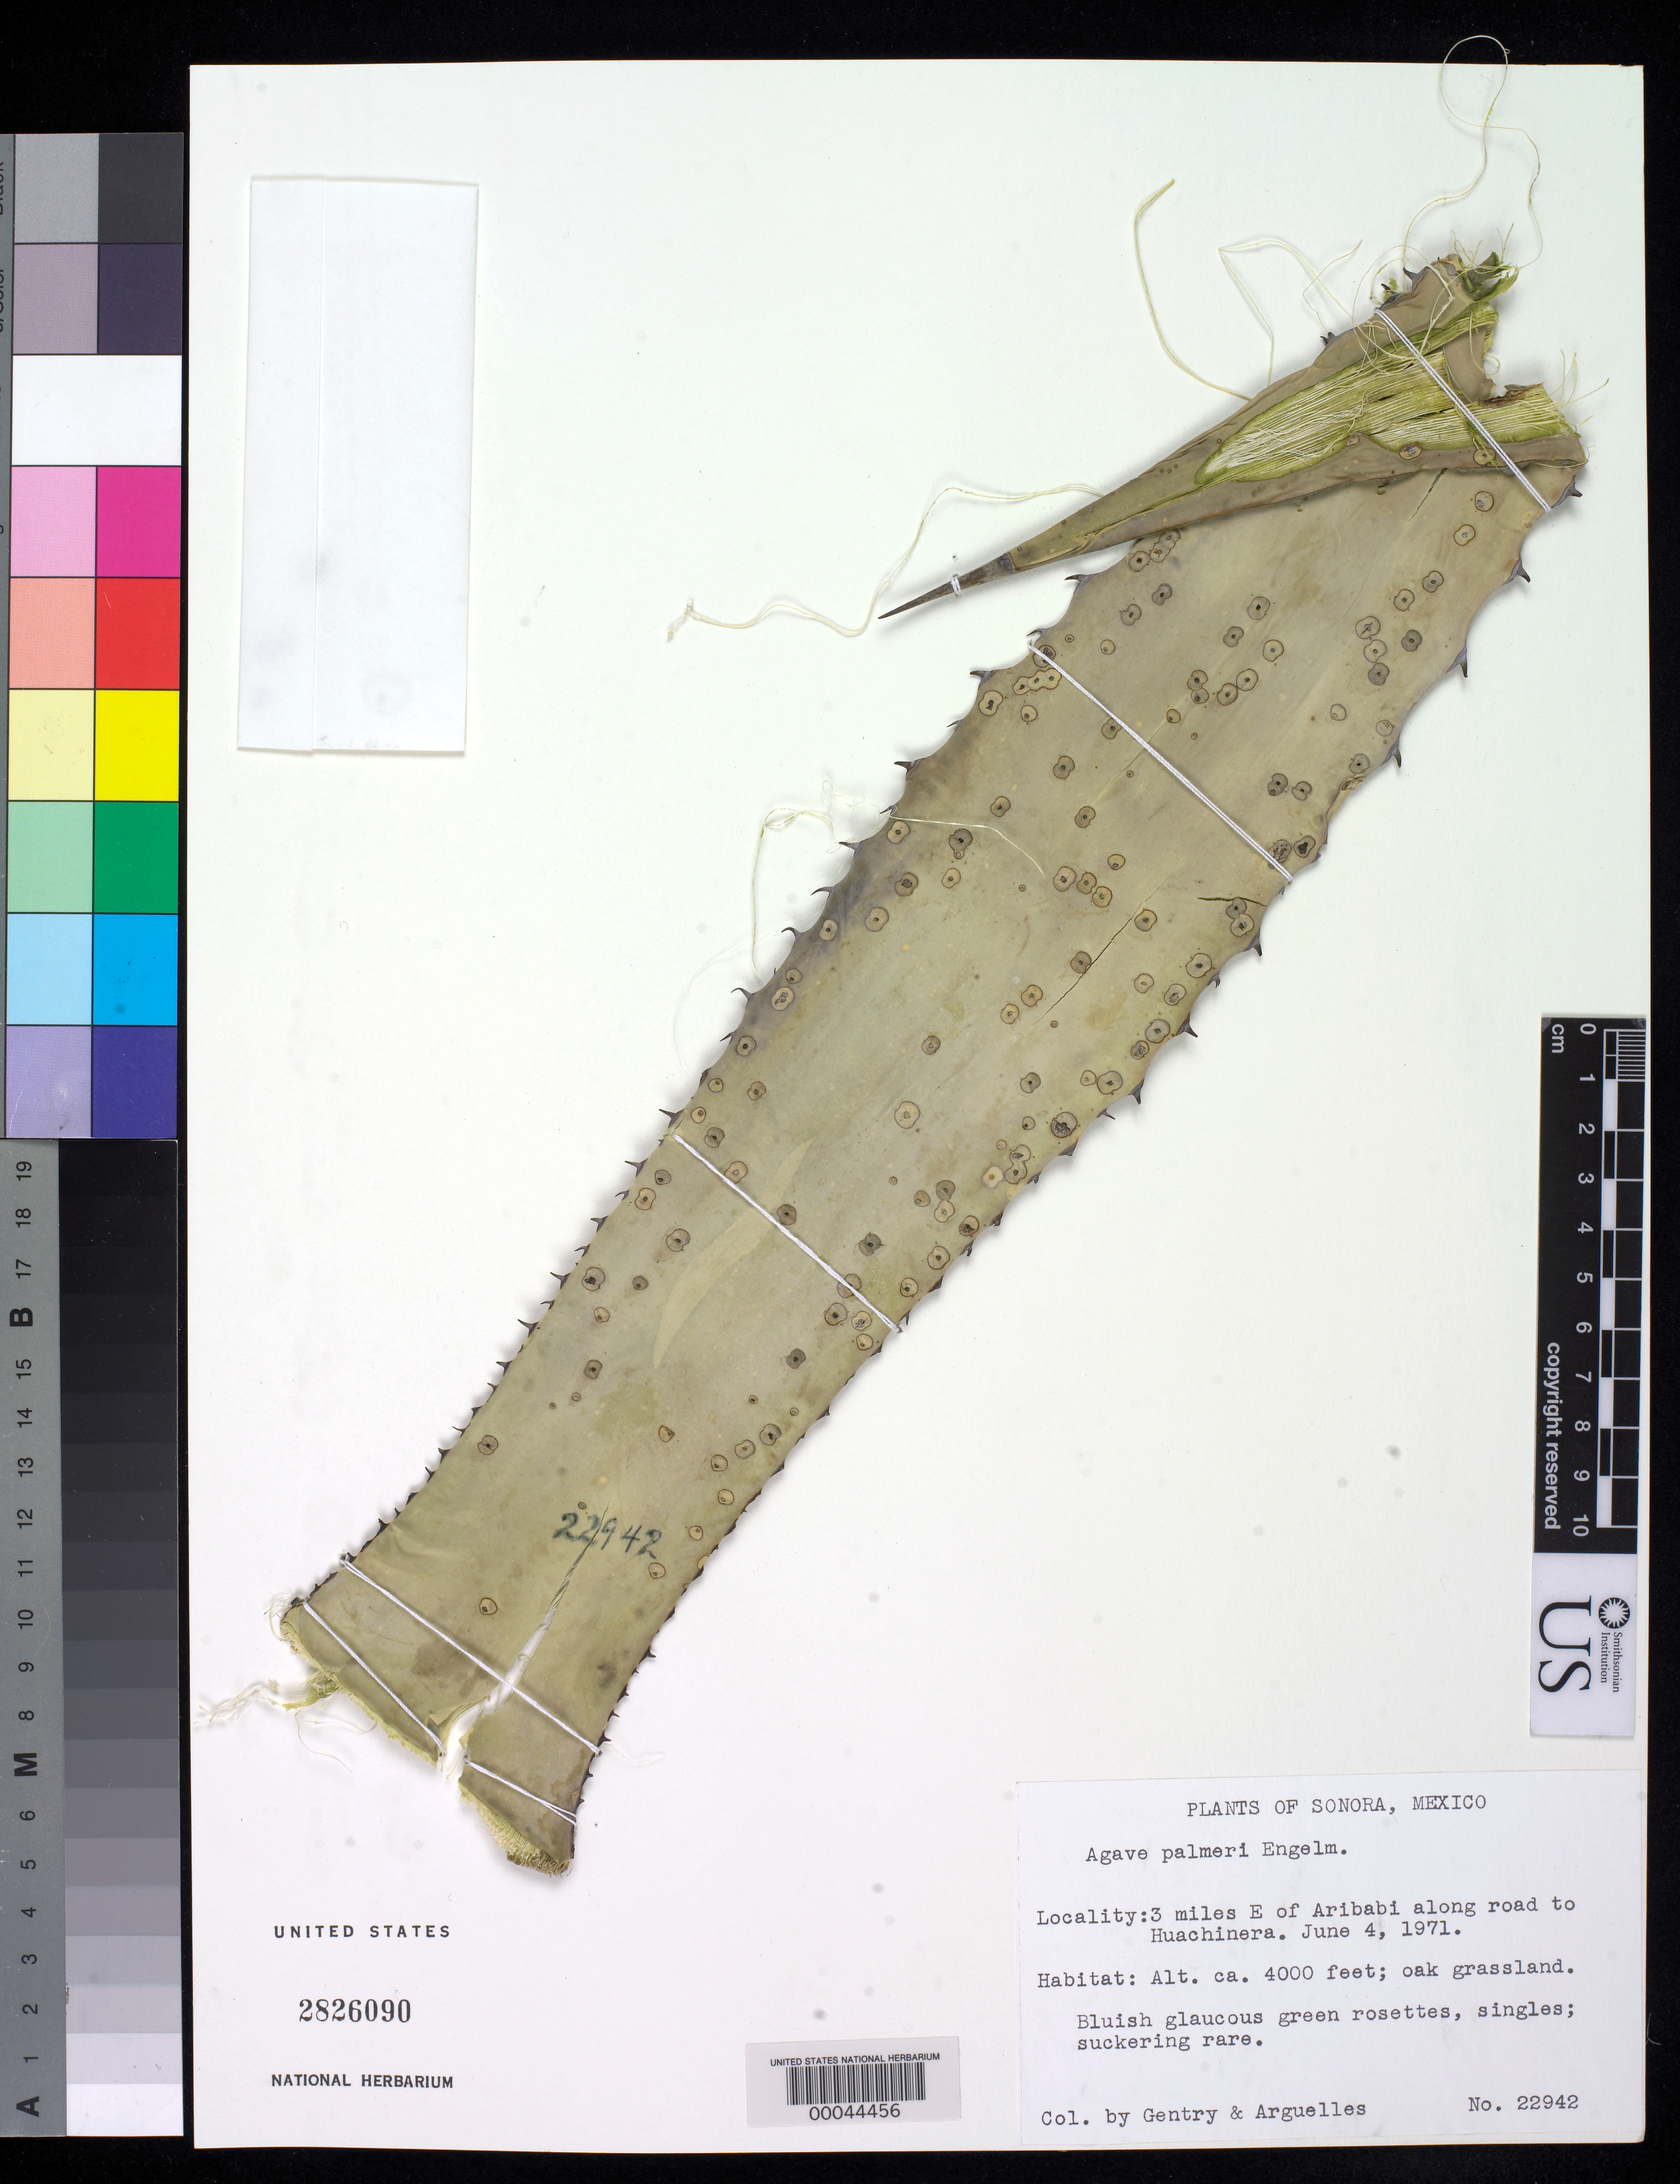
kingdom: Plantae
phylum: Tracheophyta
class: Liliopsida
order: Asparagales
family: Asparagaceae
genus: Agave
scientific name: Agave palmeri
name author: Engelm.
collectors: H. S. Gentry & J. Arguelles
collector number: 22942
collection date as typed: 04 Jun 1971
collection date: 1971-06-04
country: Mexico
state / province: Sonora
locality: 3mi E of Aribabi along road to Huachinera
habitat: Oak grassland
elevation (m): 1219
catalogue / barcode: US 2826090